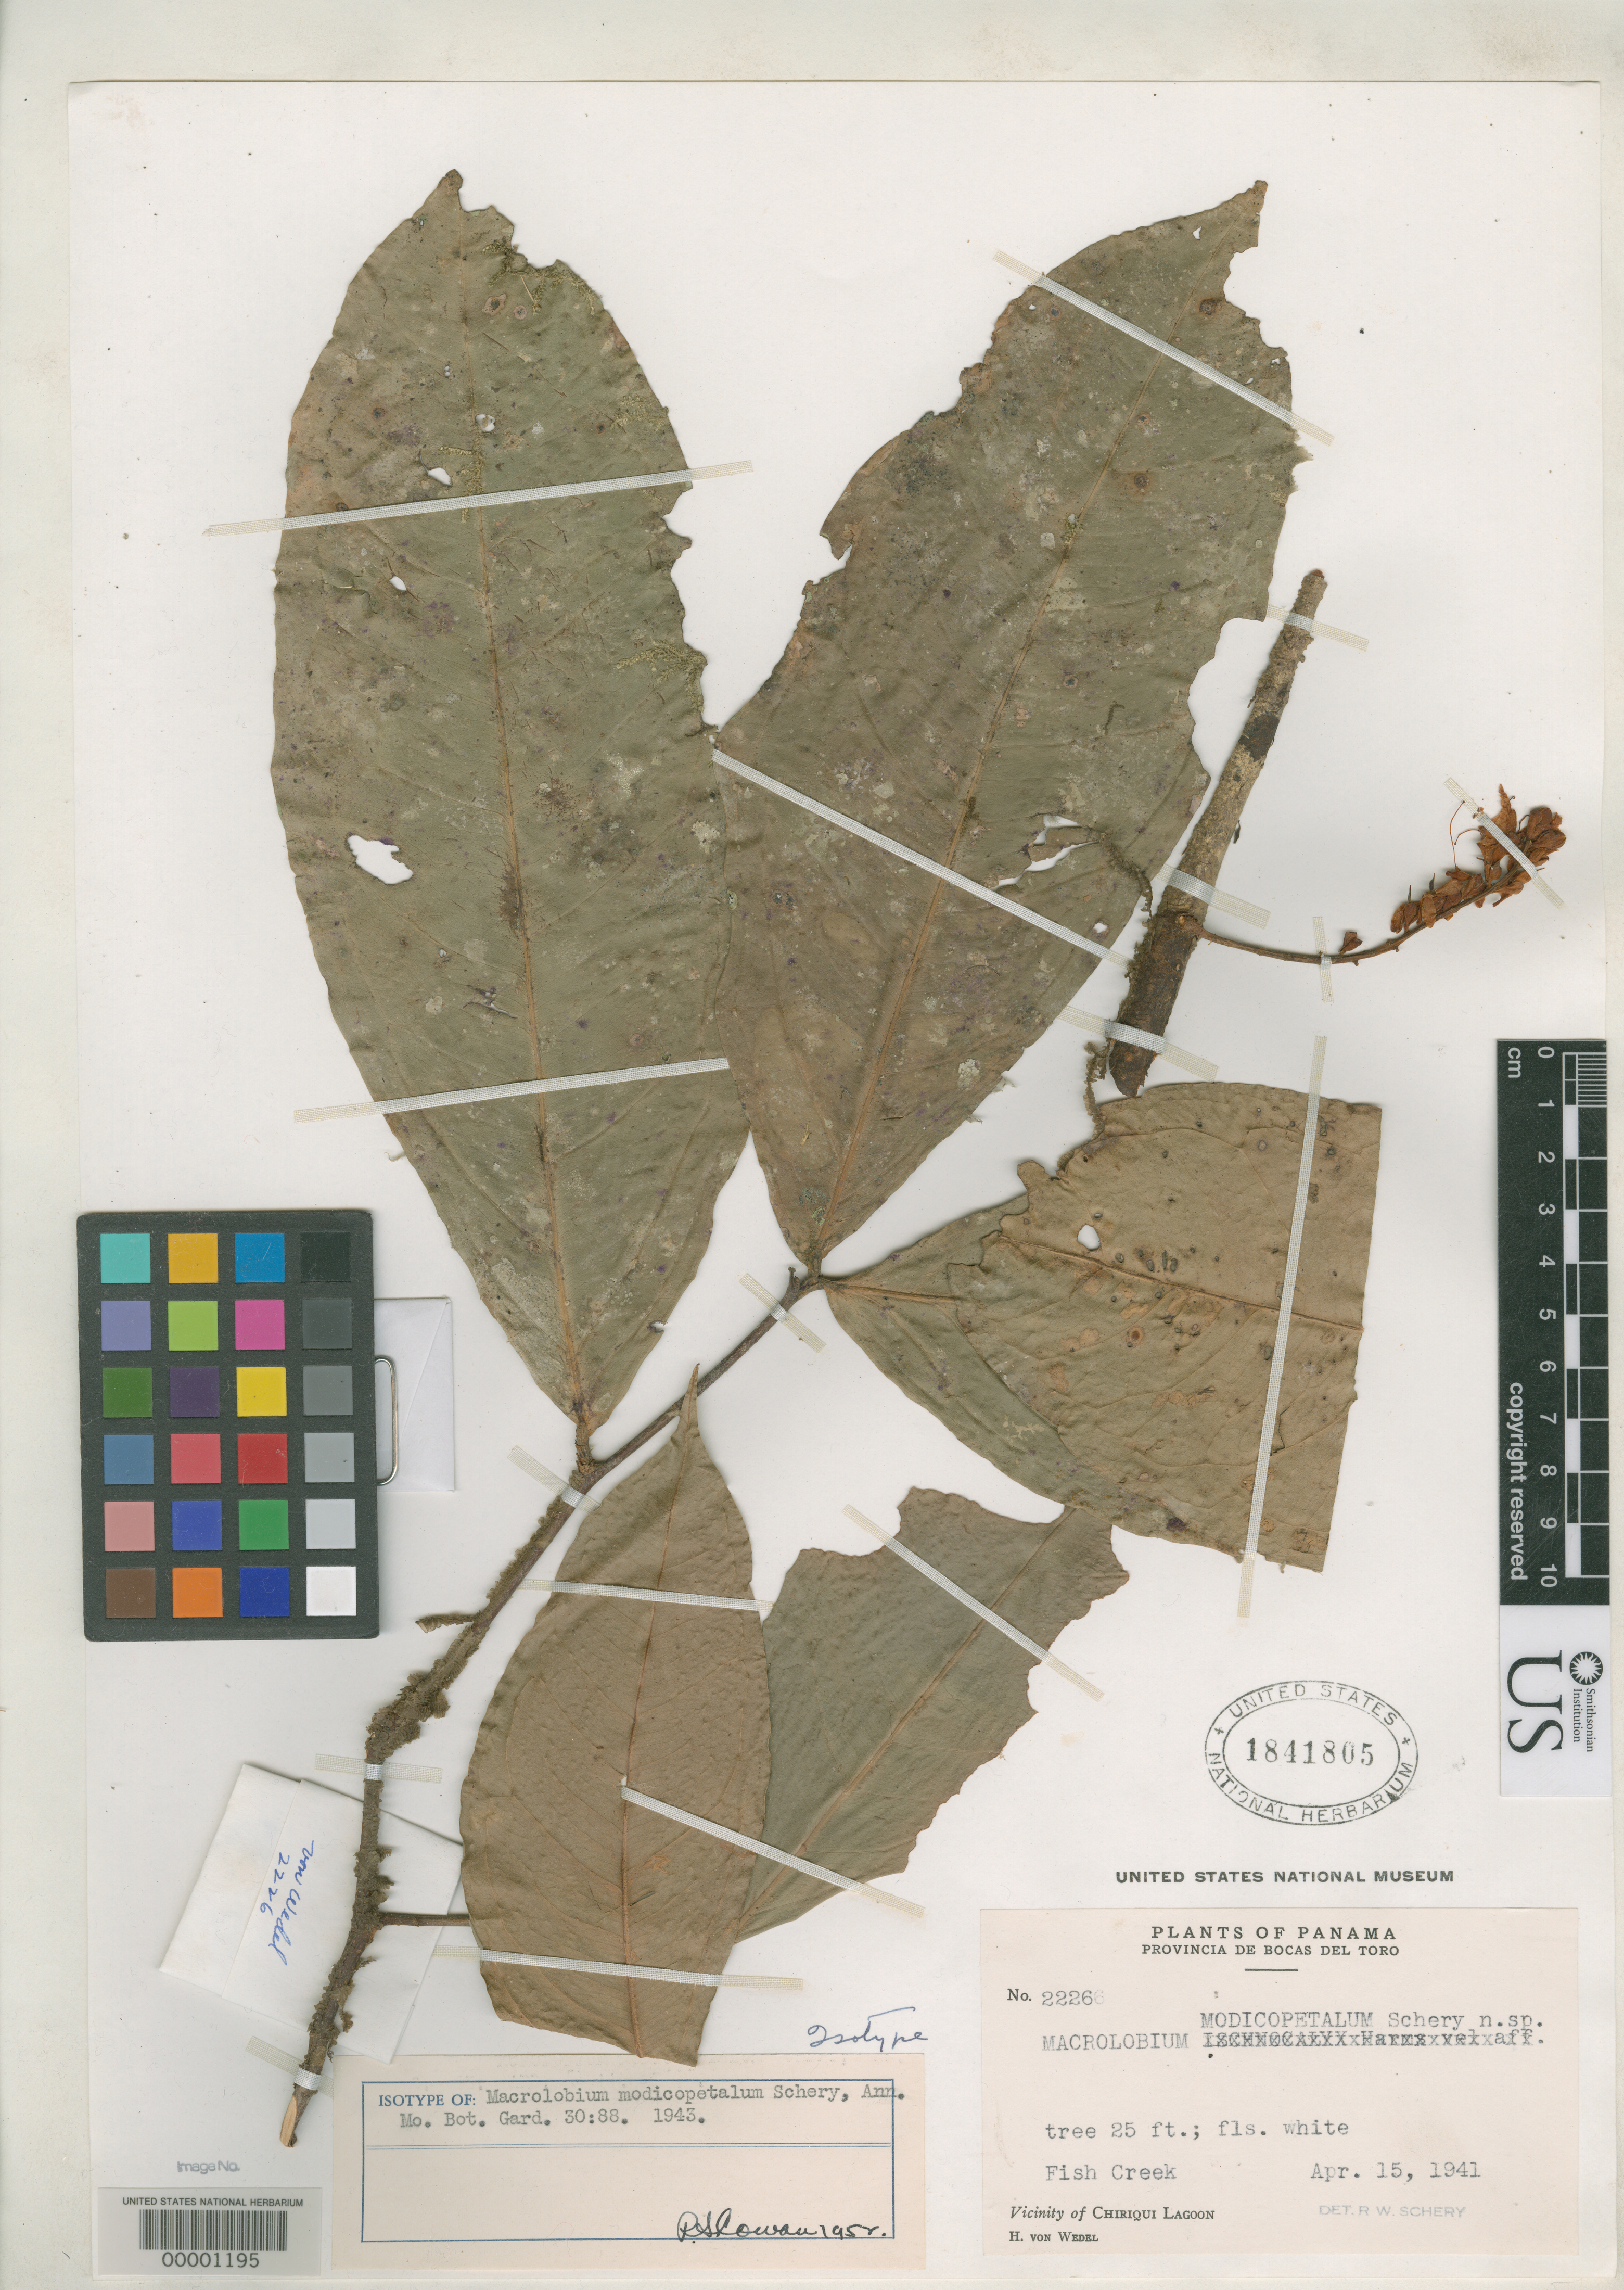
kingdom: Plantae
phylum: Tracheophyta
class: Magnoliopsida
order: Fabales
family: Fabaceae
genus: Macrolobium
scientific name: Macrolobium modicopetalum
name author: Schery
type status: Isotype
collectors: H. von Wedel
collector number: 2226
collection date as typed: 15 Apr 1941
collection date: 1941-04-15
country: Panama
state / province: Bocas del Toro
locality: Chiriqui Lagoon vicinity, Fish Creek.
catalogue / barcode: US 1841805